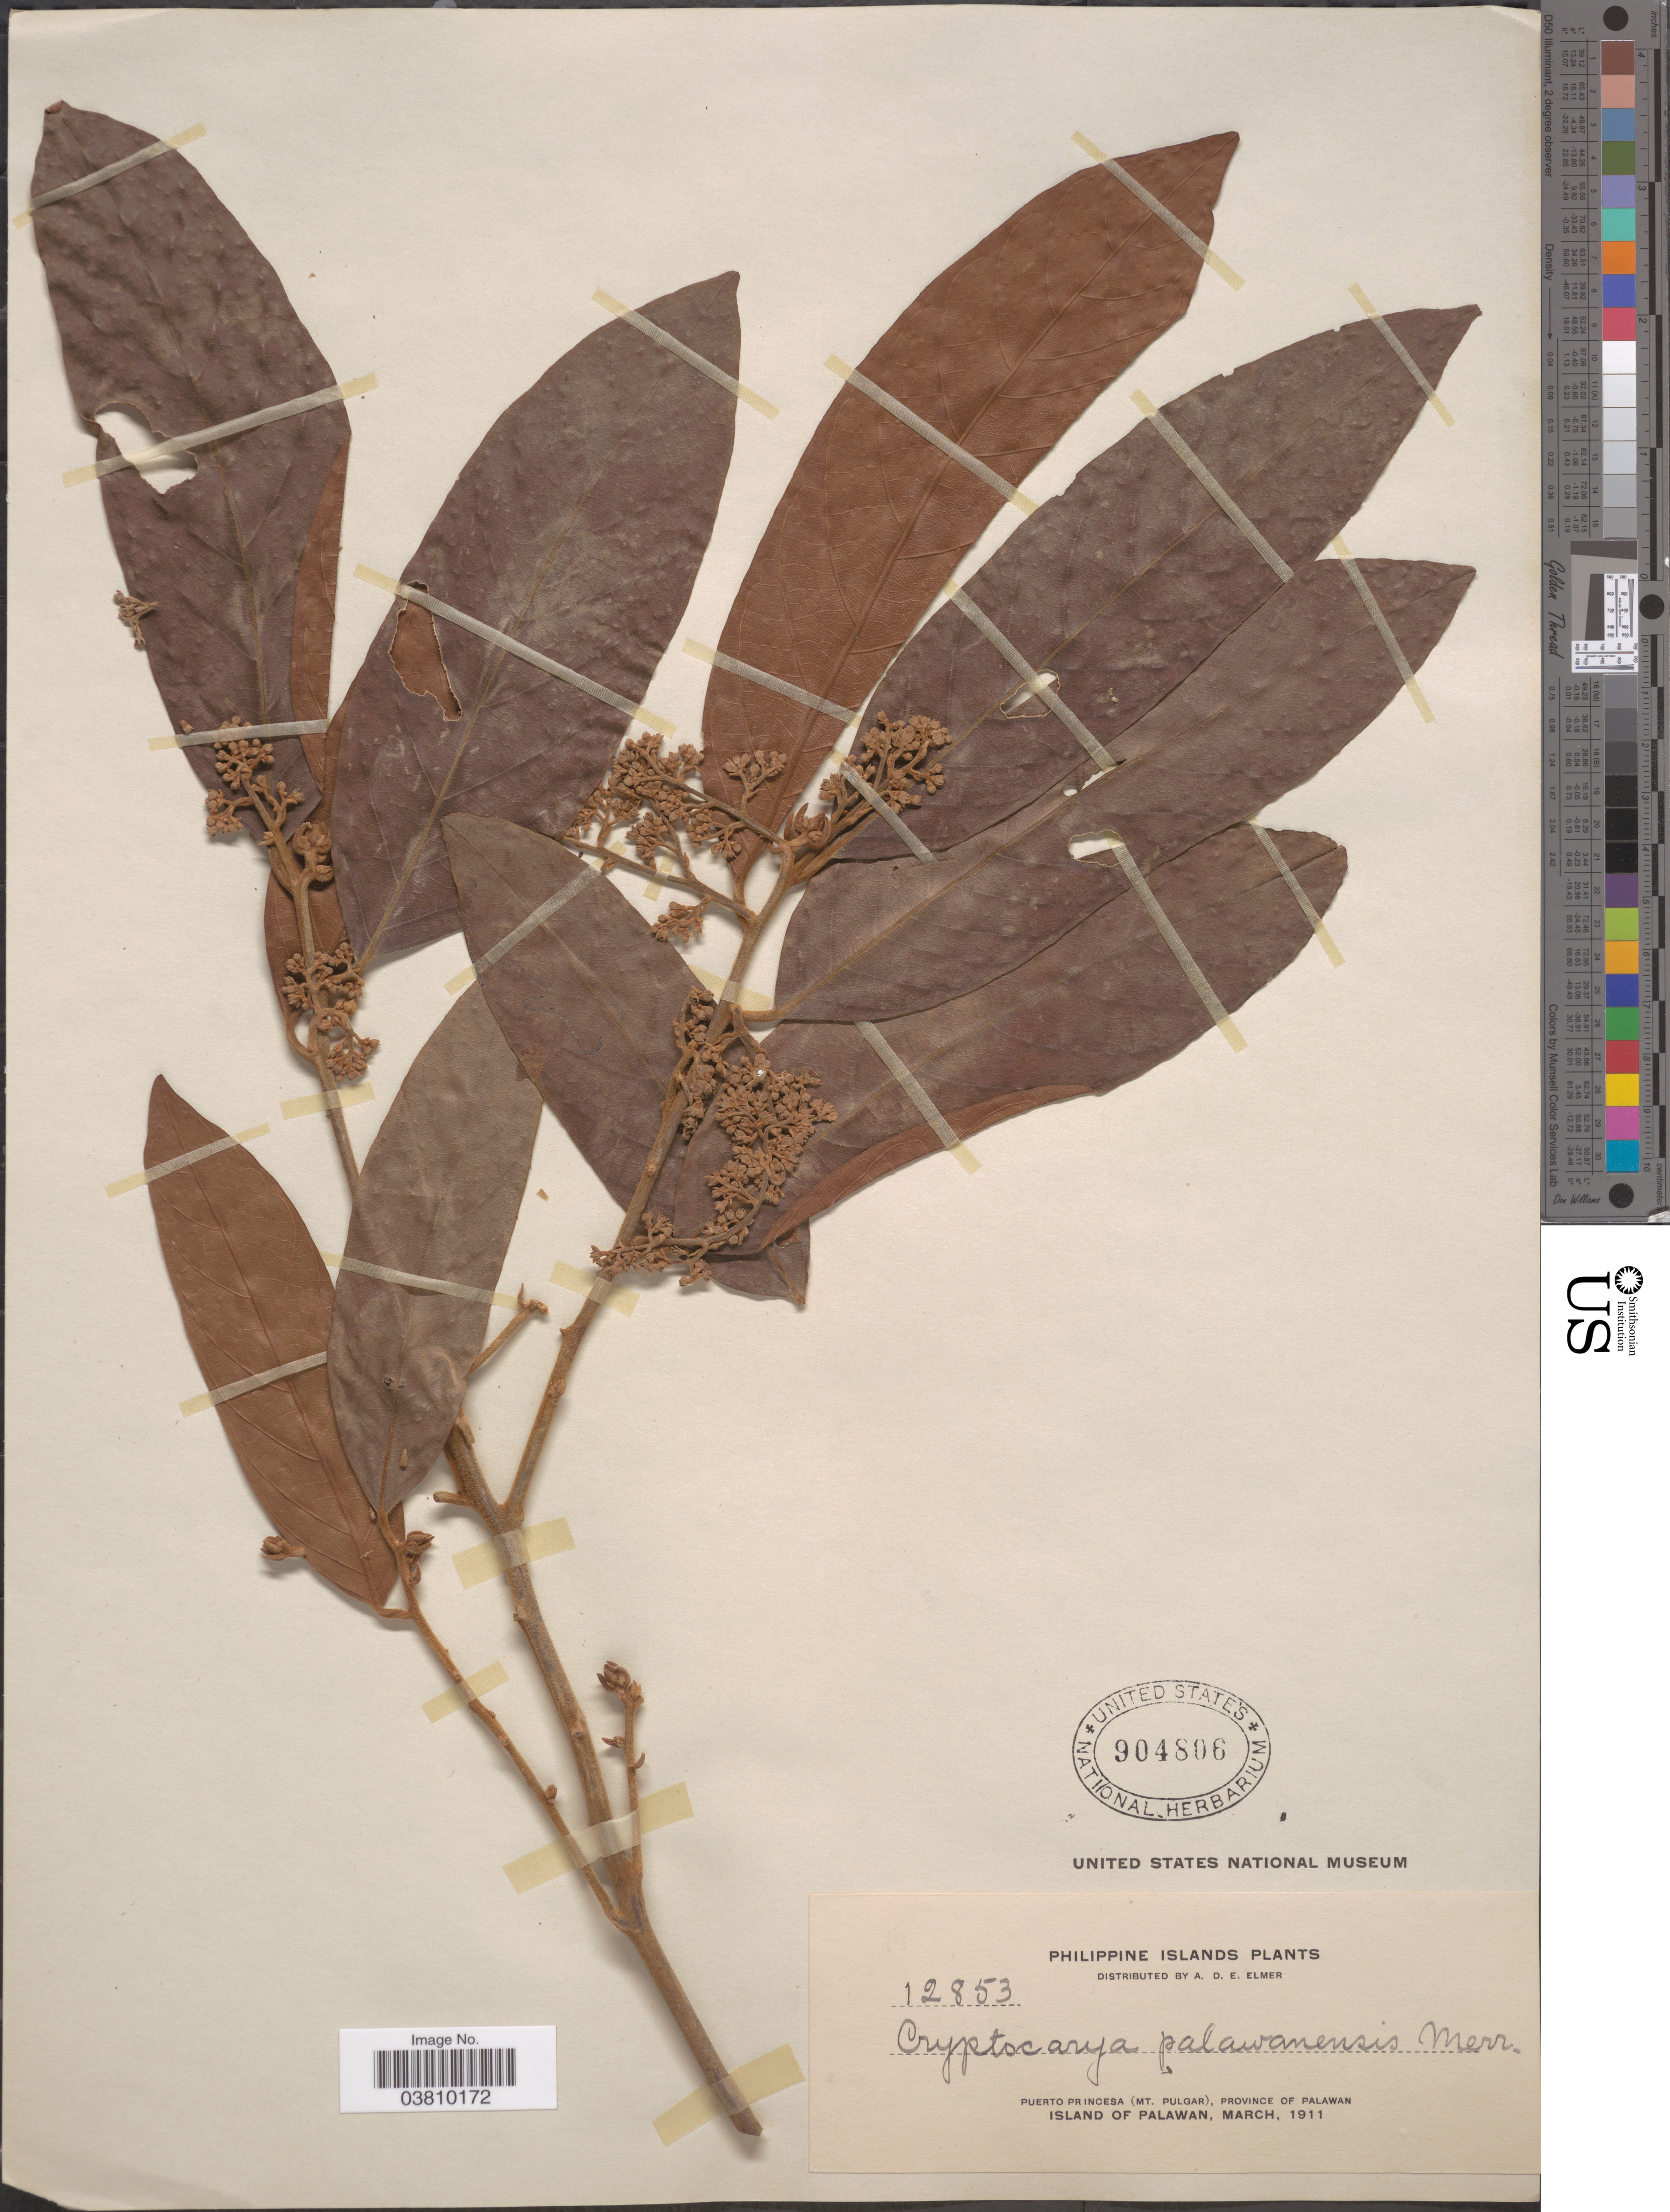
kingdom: Plantae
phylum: Tracheophyta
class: Magnoliopsida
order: Laurales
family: Lauraceae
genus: Cryptocarya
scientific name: Cryptocarya palawanensis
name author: Merr.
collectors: A. D. E. Elmer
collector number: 12853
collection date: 1911-03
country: Philippines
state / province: Mimaropa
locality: Puerto Princesa (Mt. Pulgar). Province of Palawan. Island of Palawan.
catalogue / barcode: US 904806